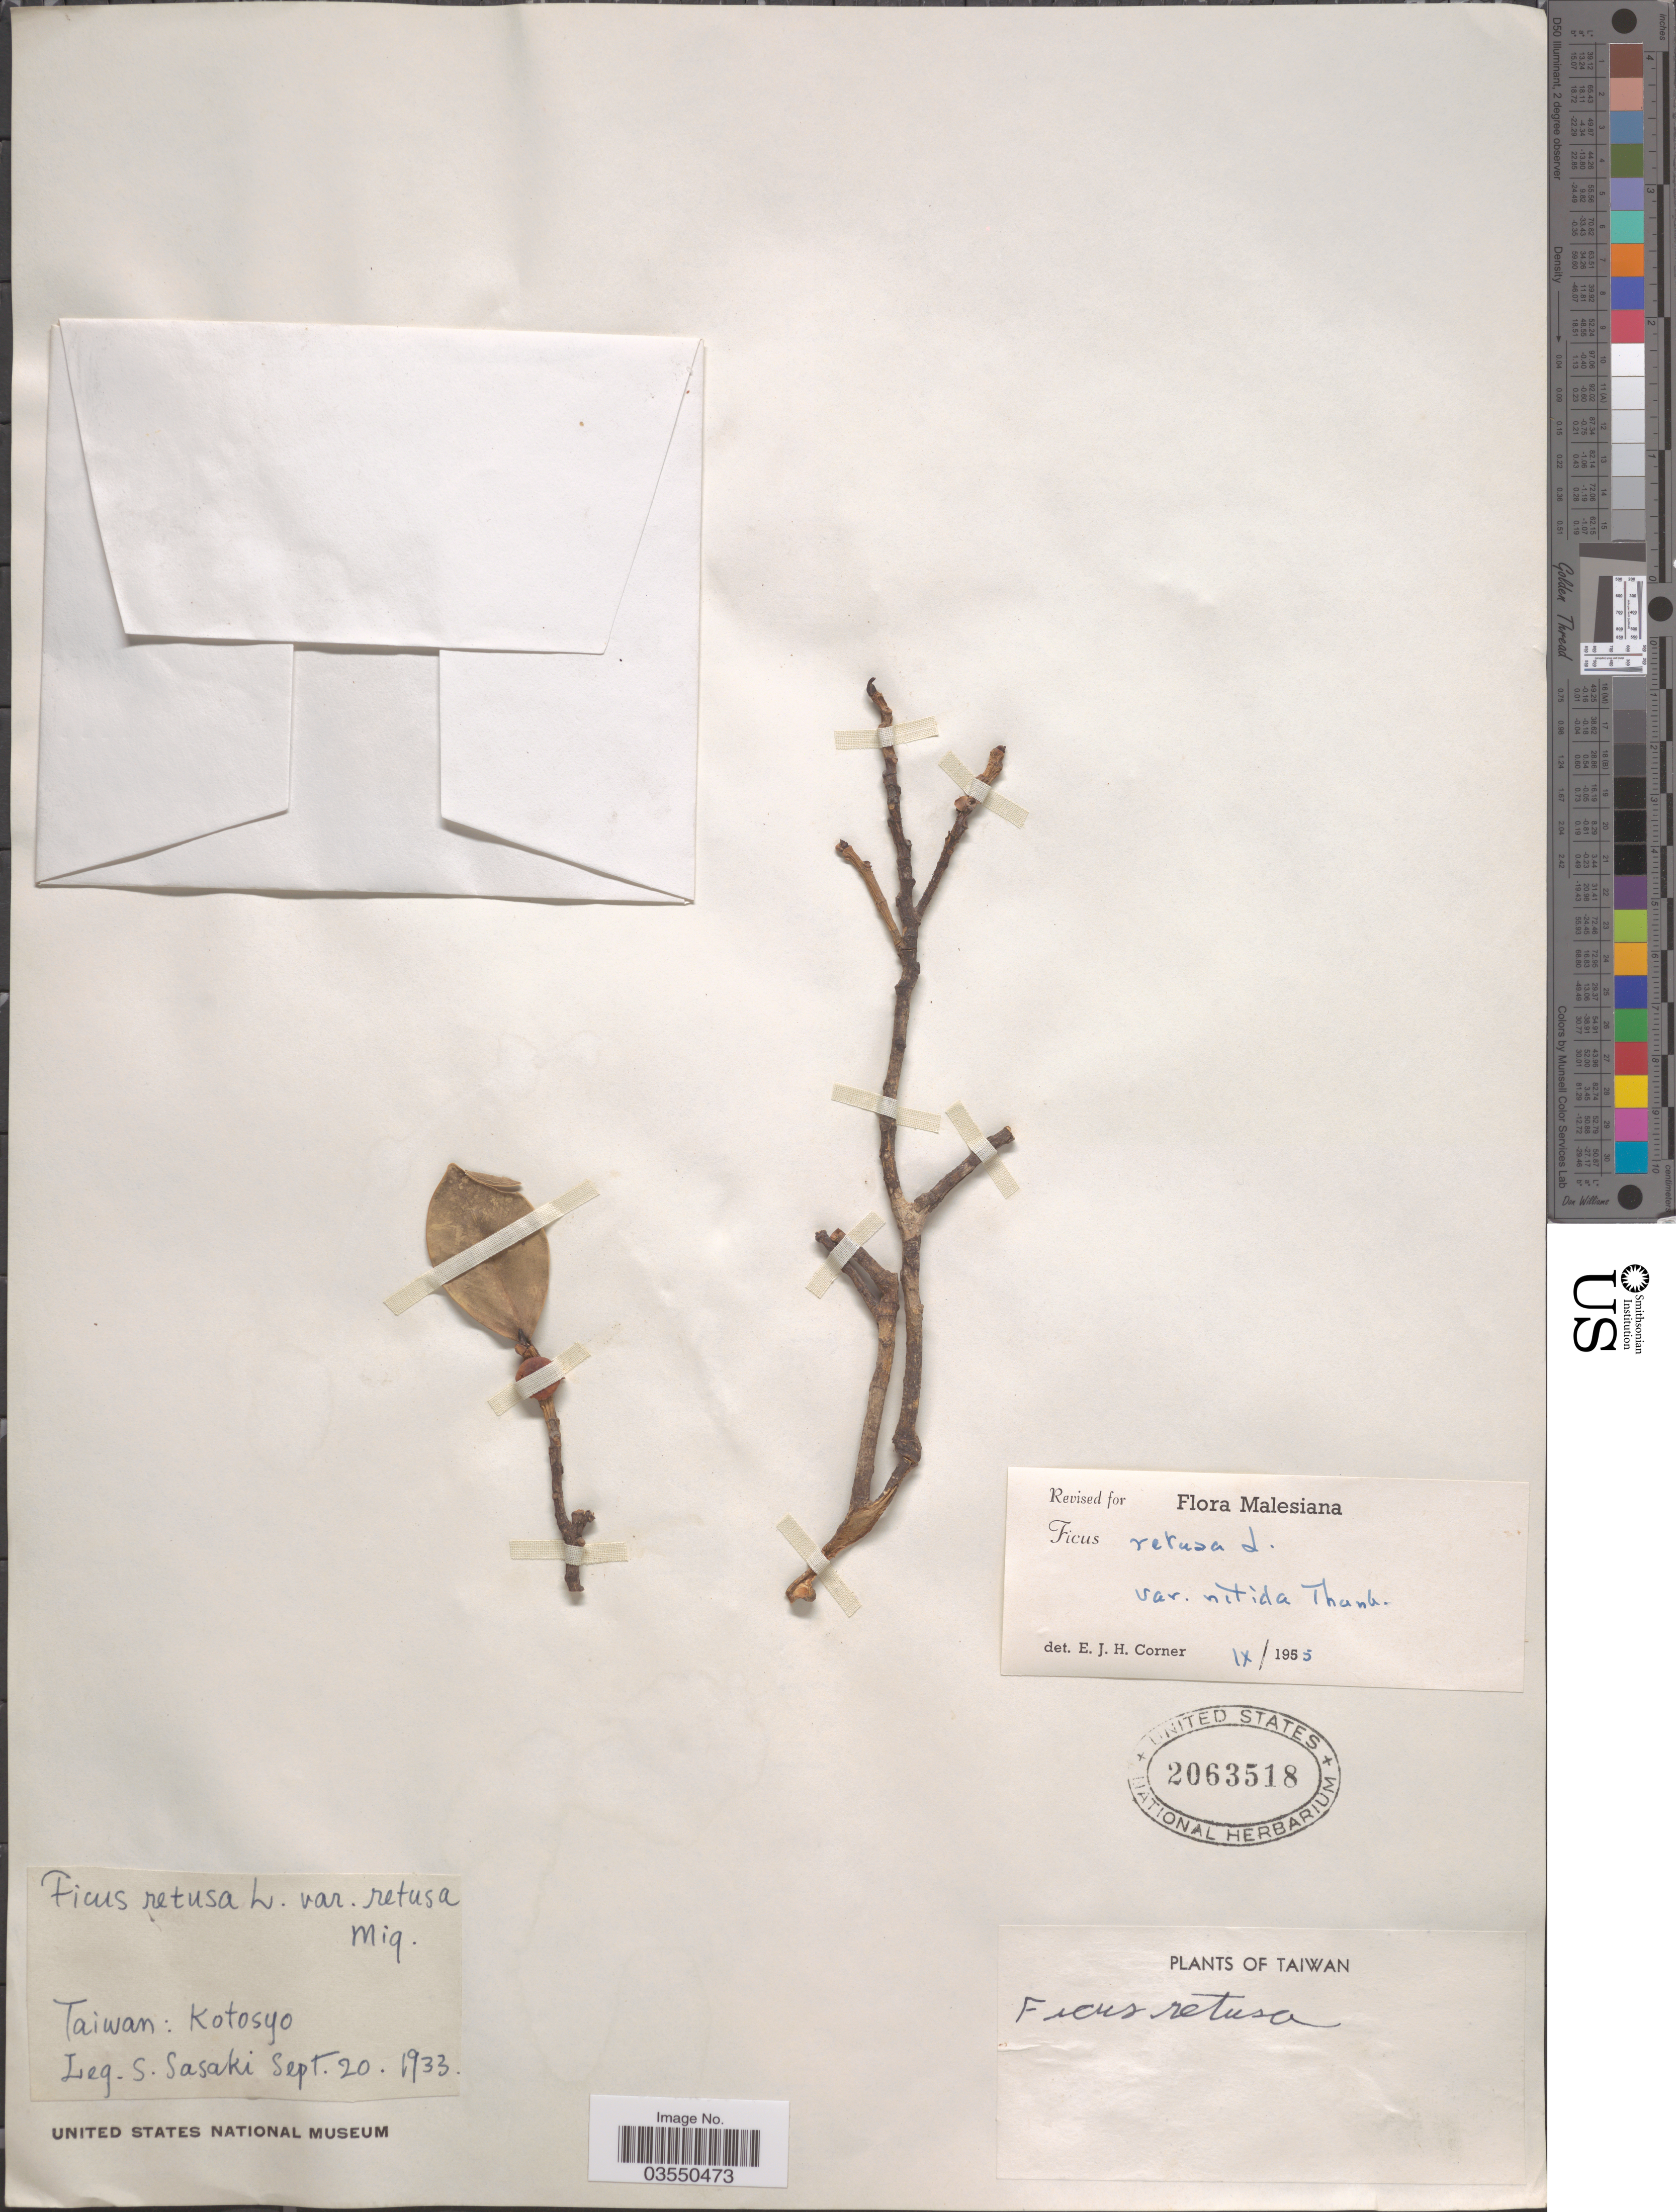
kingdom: Plantae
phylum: Tracheophyta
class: Magnoliopsida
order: Rosales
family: Moraceae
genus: Ficus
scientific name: Ficus microcarpa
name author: L. f.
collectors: S. Sasaki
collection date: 1933-09-20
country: Taiwan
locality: Kotosyo.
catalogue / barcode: US 2063518